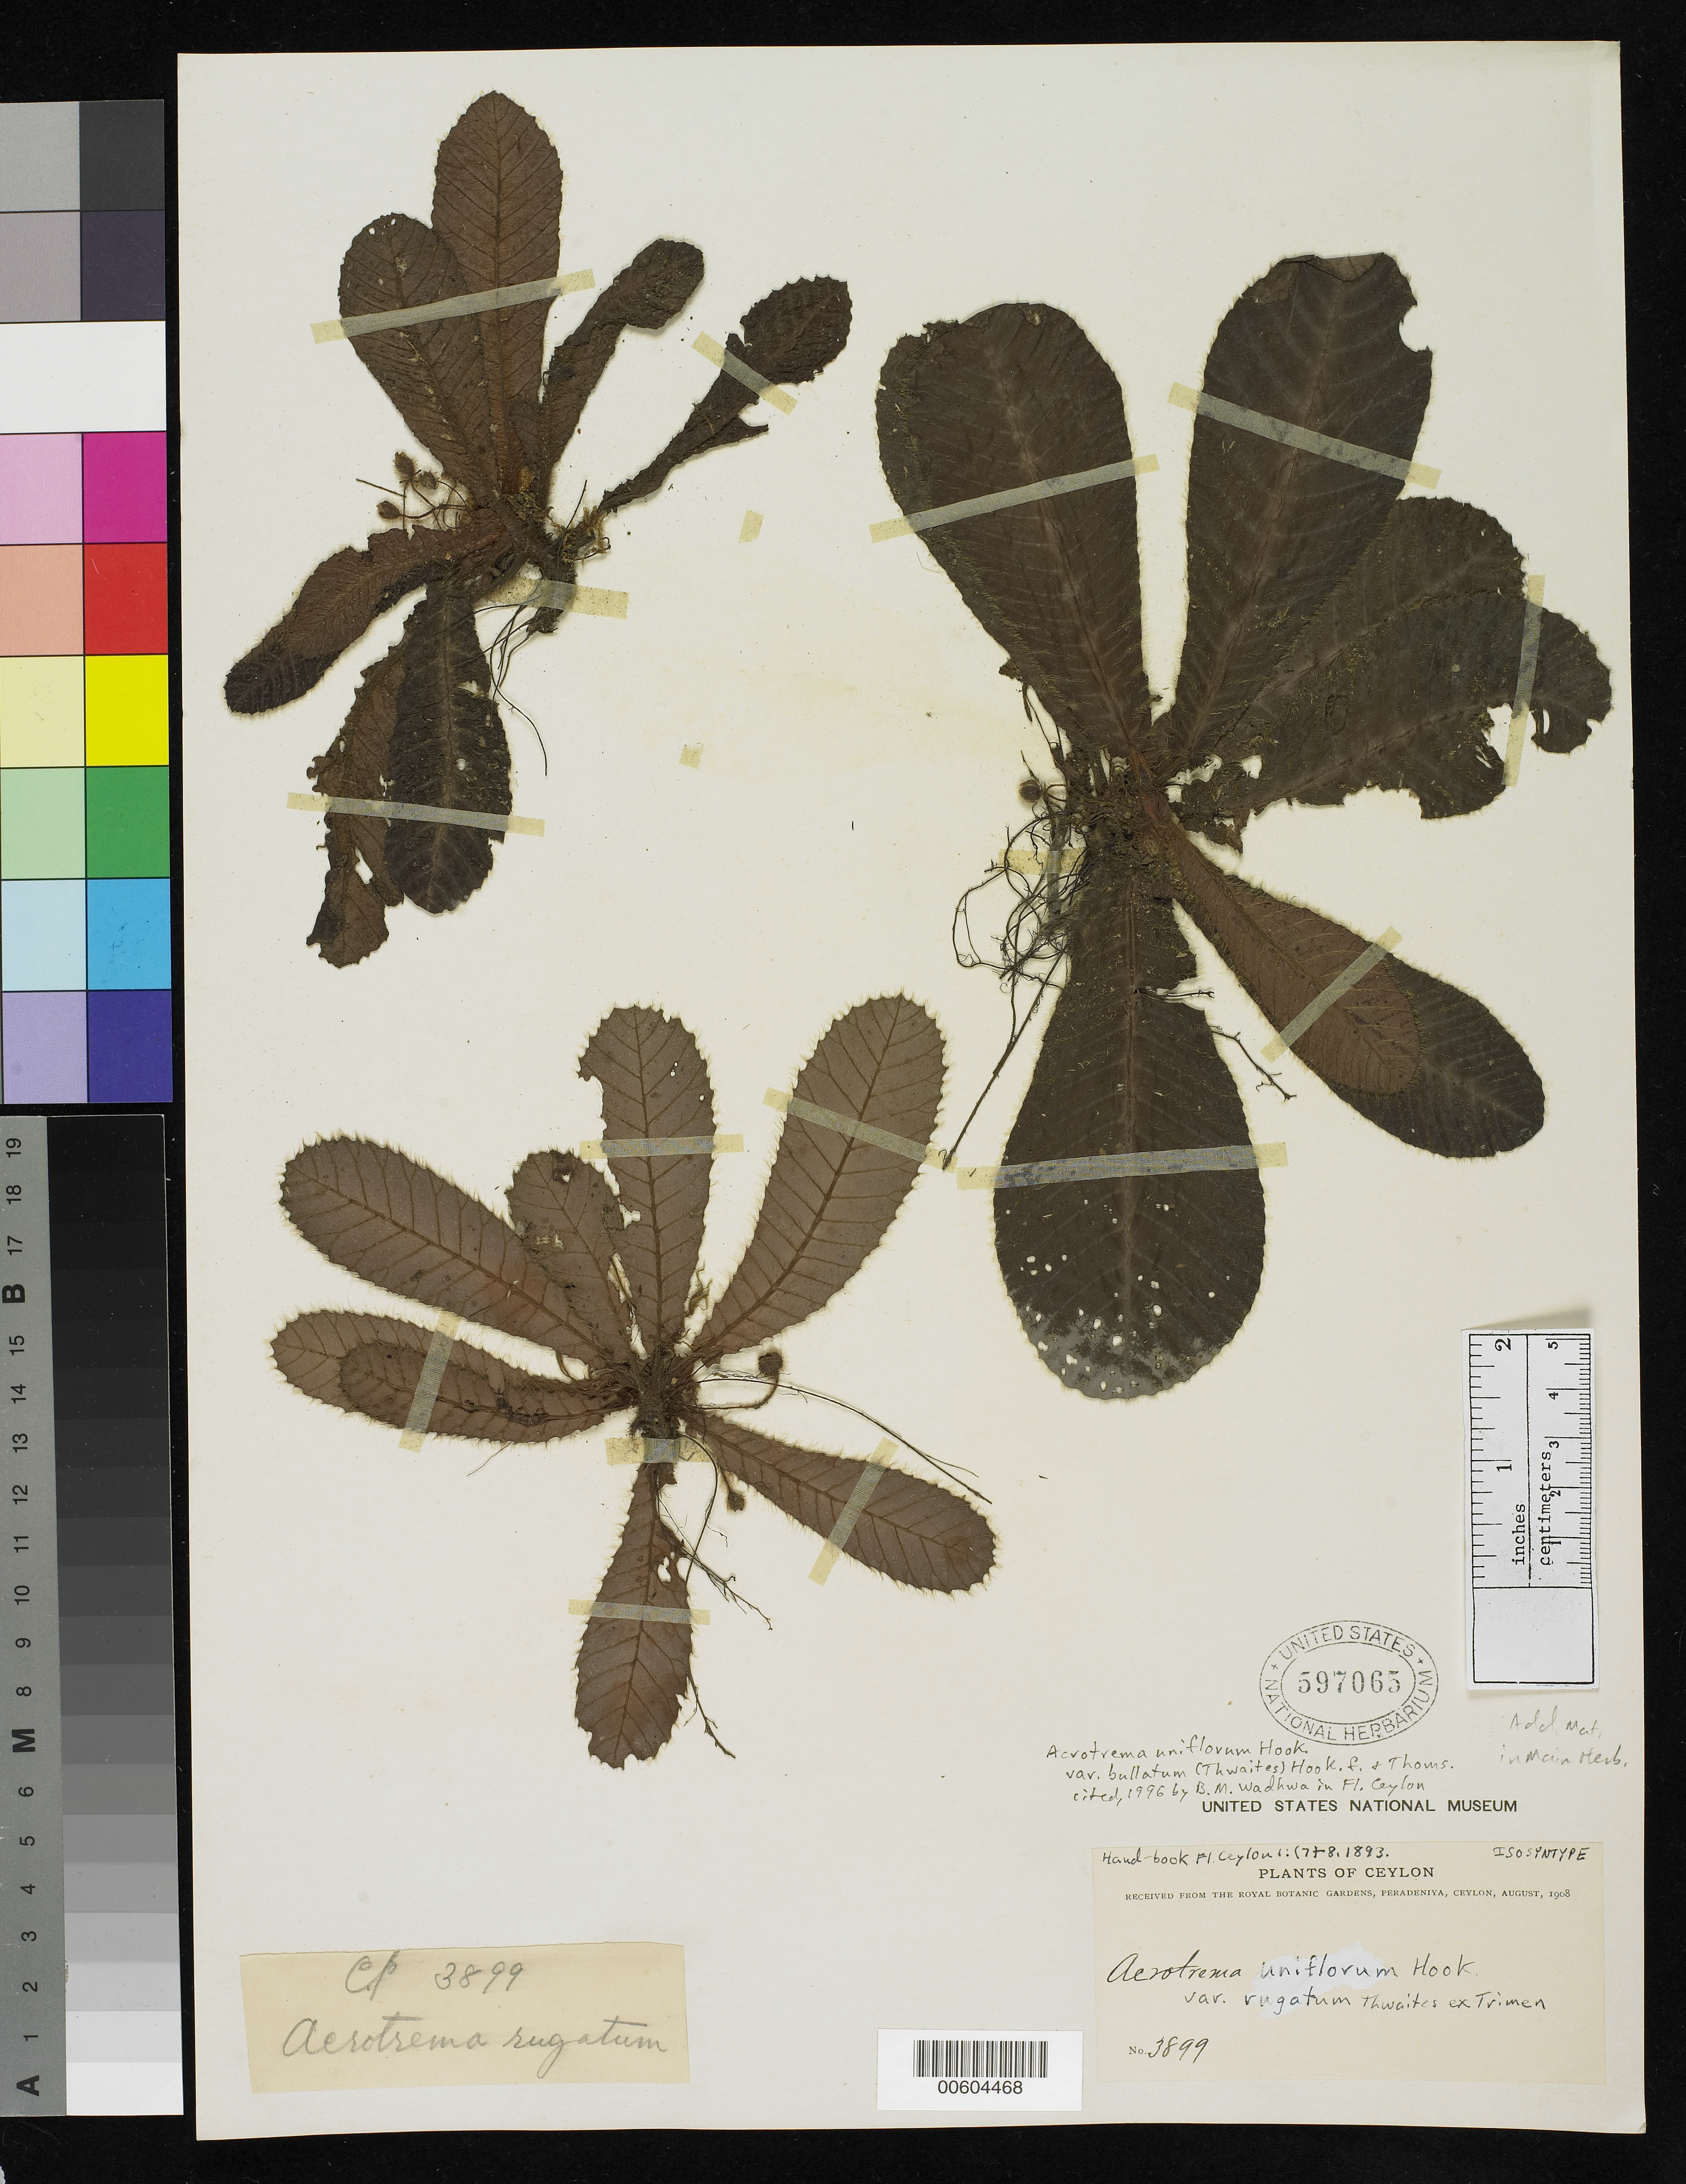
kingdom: Plantae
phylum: Tracheophyta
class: Magnoliopsida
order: Dilleniales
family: Dilleniaceae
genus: Acrotrema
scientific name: Acrotrema uniflorum var. rugatum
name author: Thwaites ex Trimen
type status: Isosyntype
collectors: G. H. K. Thwaites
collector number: C.P. 3899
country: Sri Lanka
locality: "Ceylon"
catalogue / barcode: US 597065